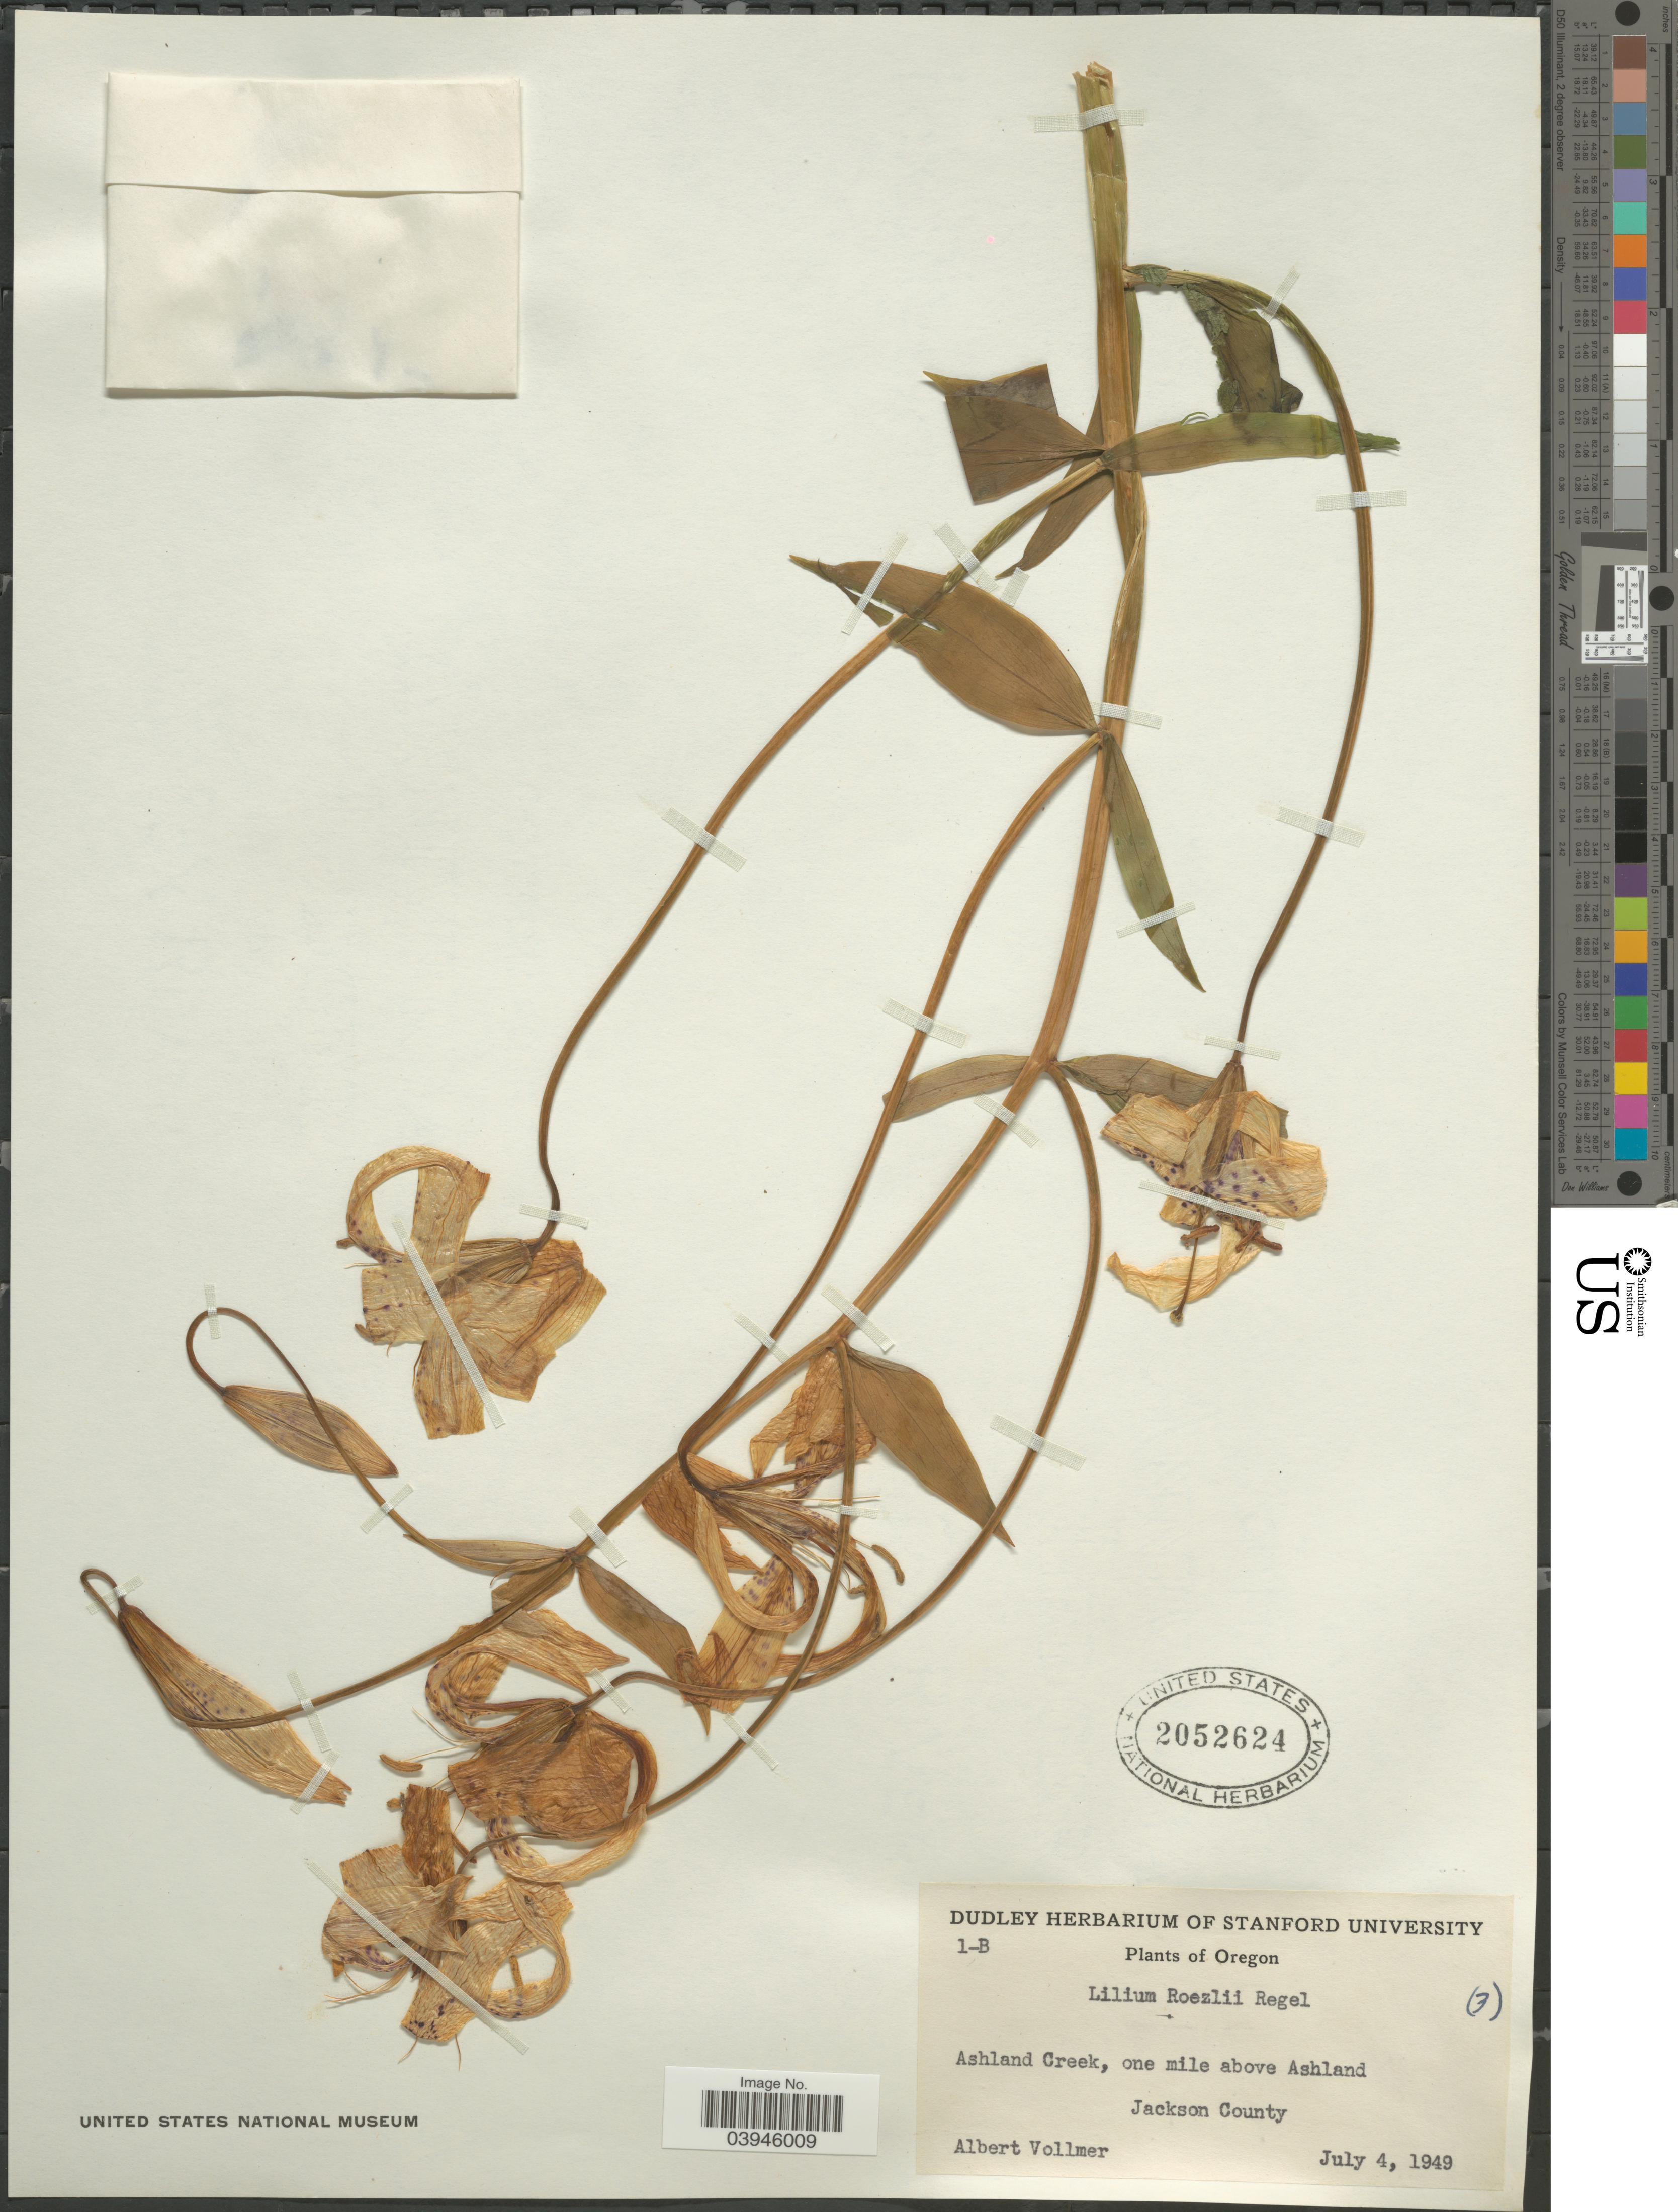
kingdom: Plantae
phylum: Tracheophyta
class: Liliopsida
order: Liliales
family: Liliaceae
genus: Lilium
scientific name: Lilium pardalinum subsp. wigginsii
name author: (Beane & Vollmer) M.W. Skinner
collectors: A. Vollmer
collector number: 1-B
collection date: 1949-07-04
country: United States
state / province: Oregon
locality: Ashland Creek, one mile above Ashland. Jackson County.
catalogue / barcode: US 2052624